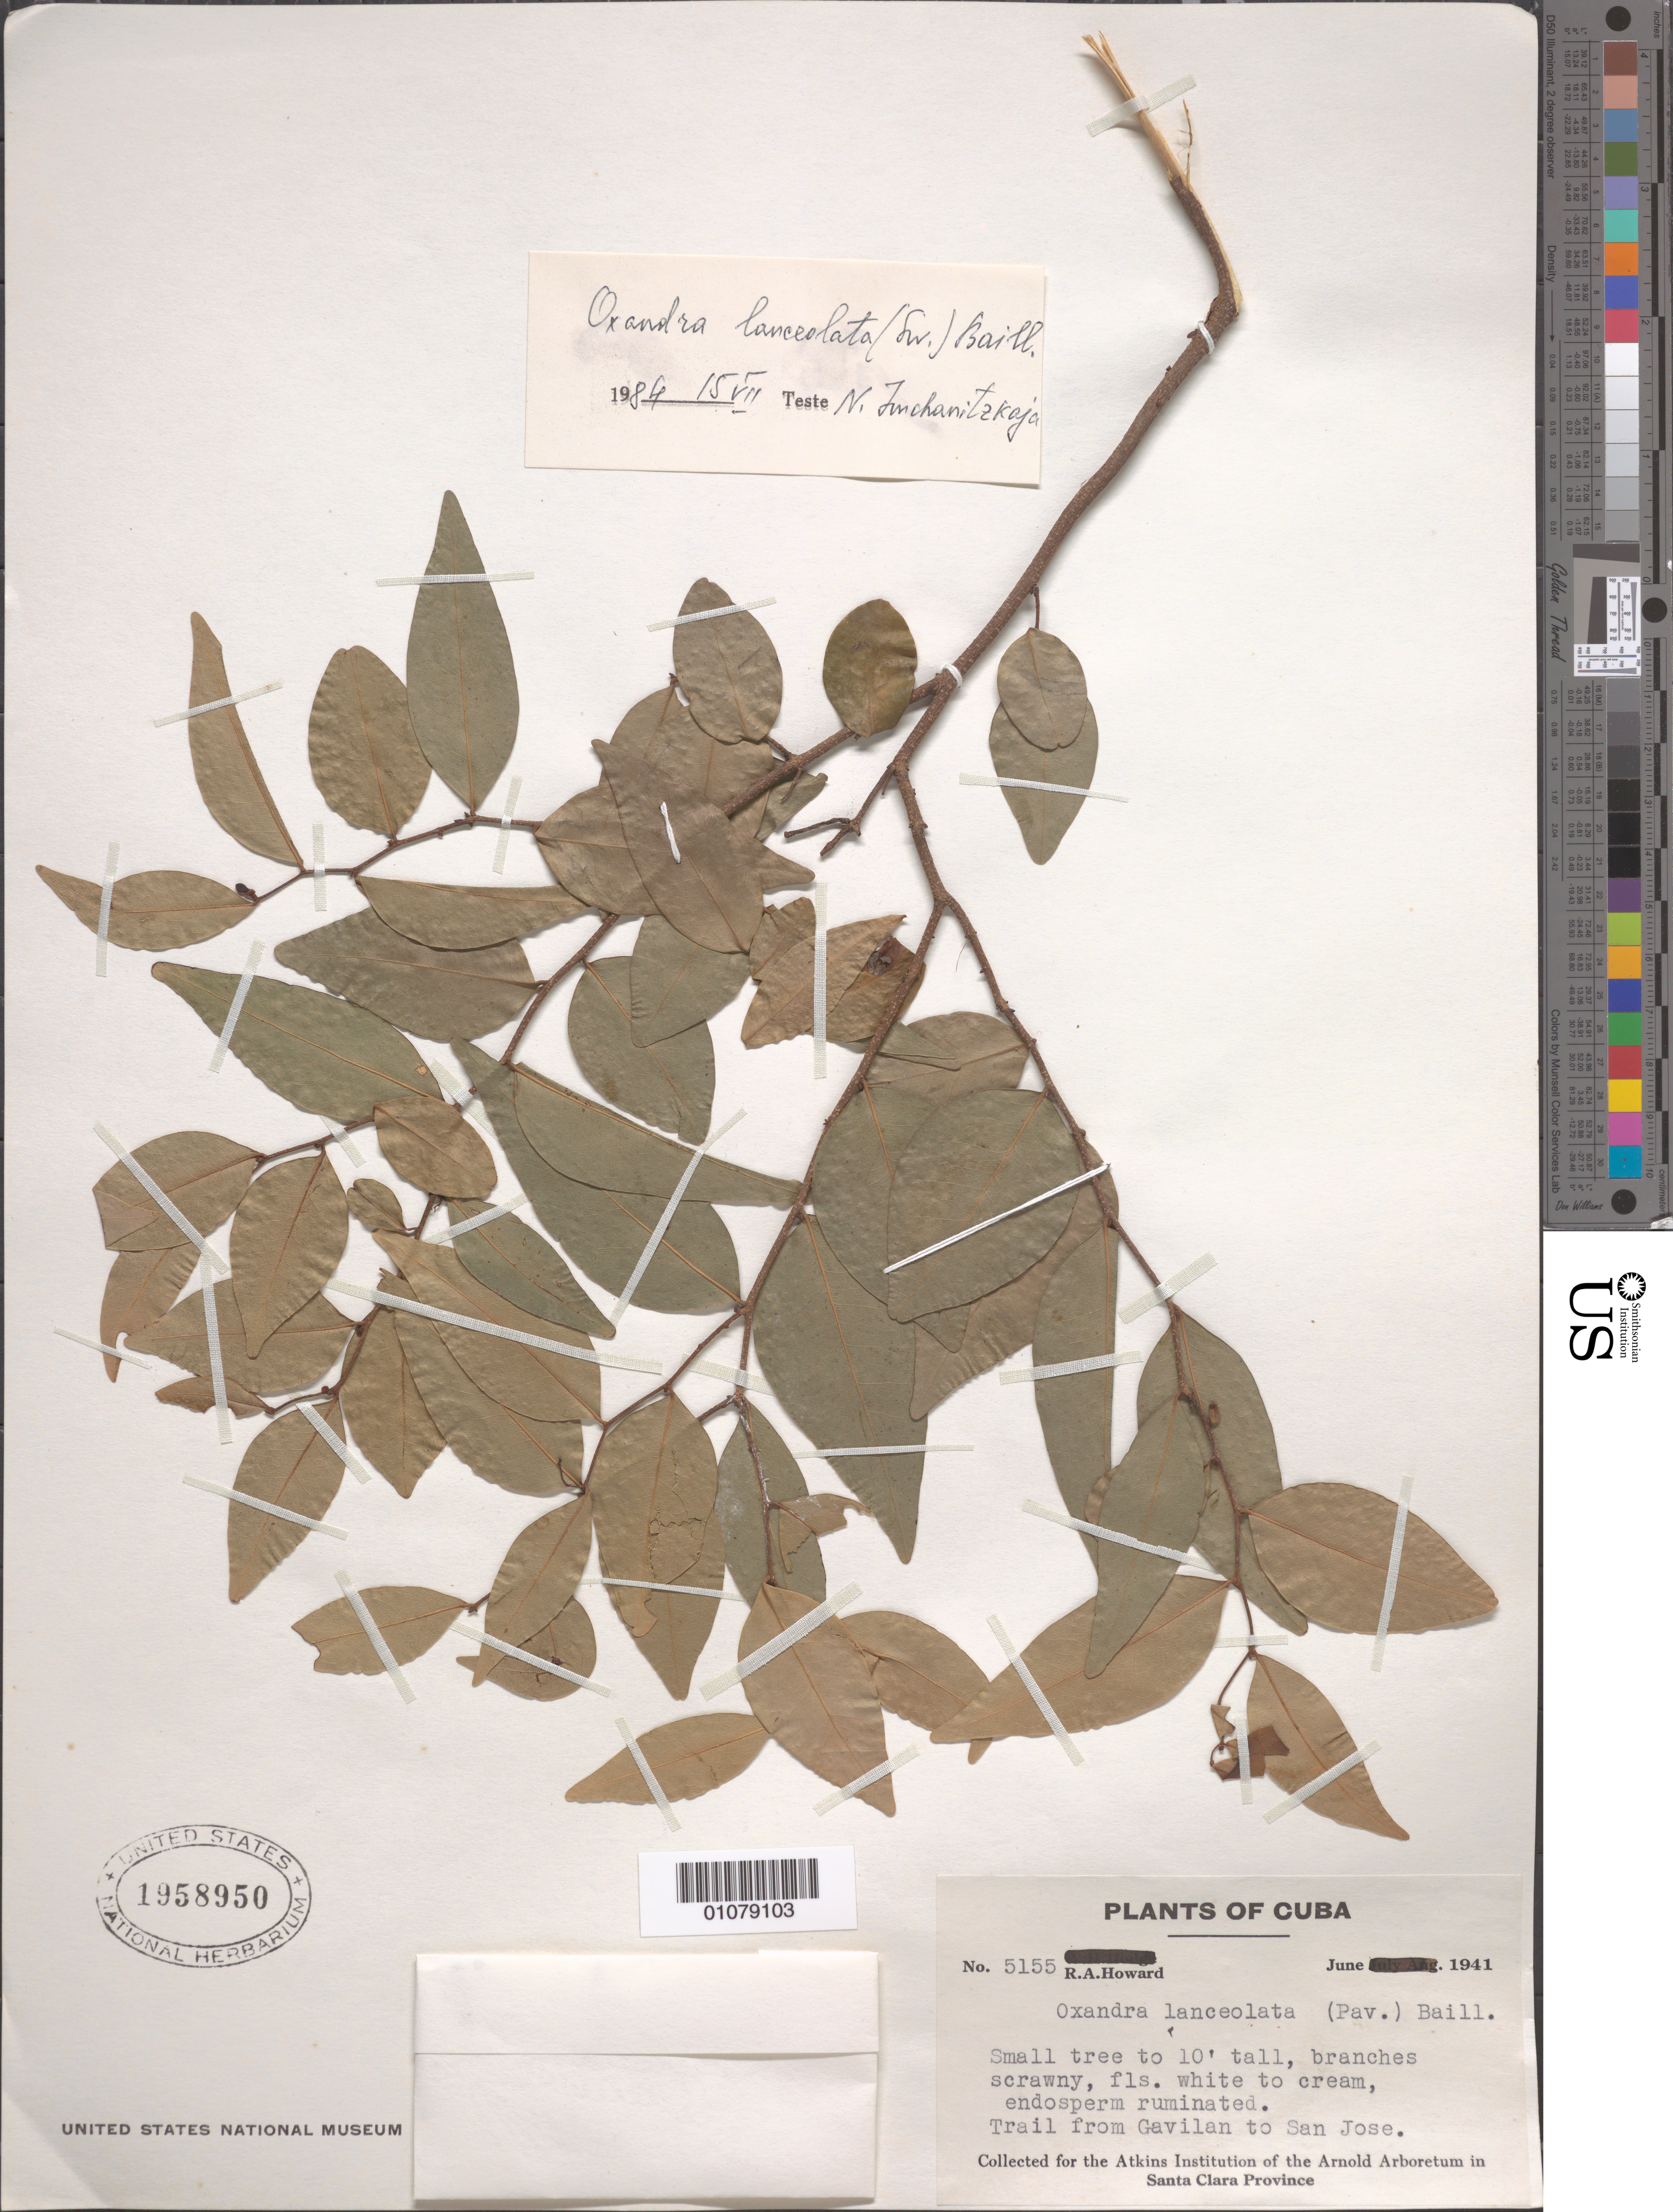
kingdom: Plantae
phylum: Tracheophyta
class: Magnoliopsida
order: Magnoliales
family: Annonaceae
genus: Oxandra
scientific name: Oxandra lanceolata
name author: (Sw.) Baill.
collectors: R. A. Howard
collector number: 5155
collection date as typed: Jun 1941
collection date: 1941-06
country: Cuba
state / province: Cienfuegos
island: Cuba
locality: Trail from Gavilan to San Jose Santa Clara Province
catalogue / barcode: US 1958950